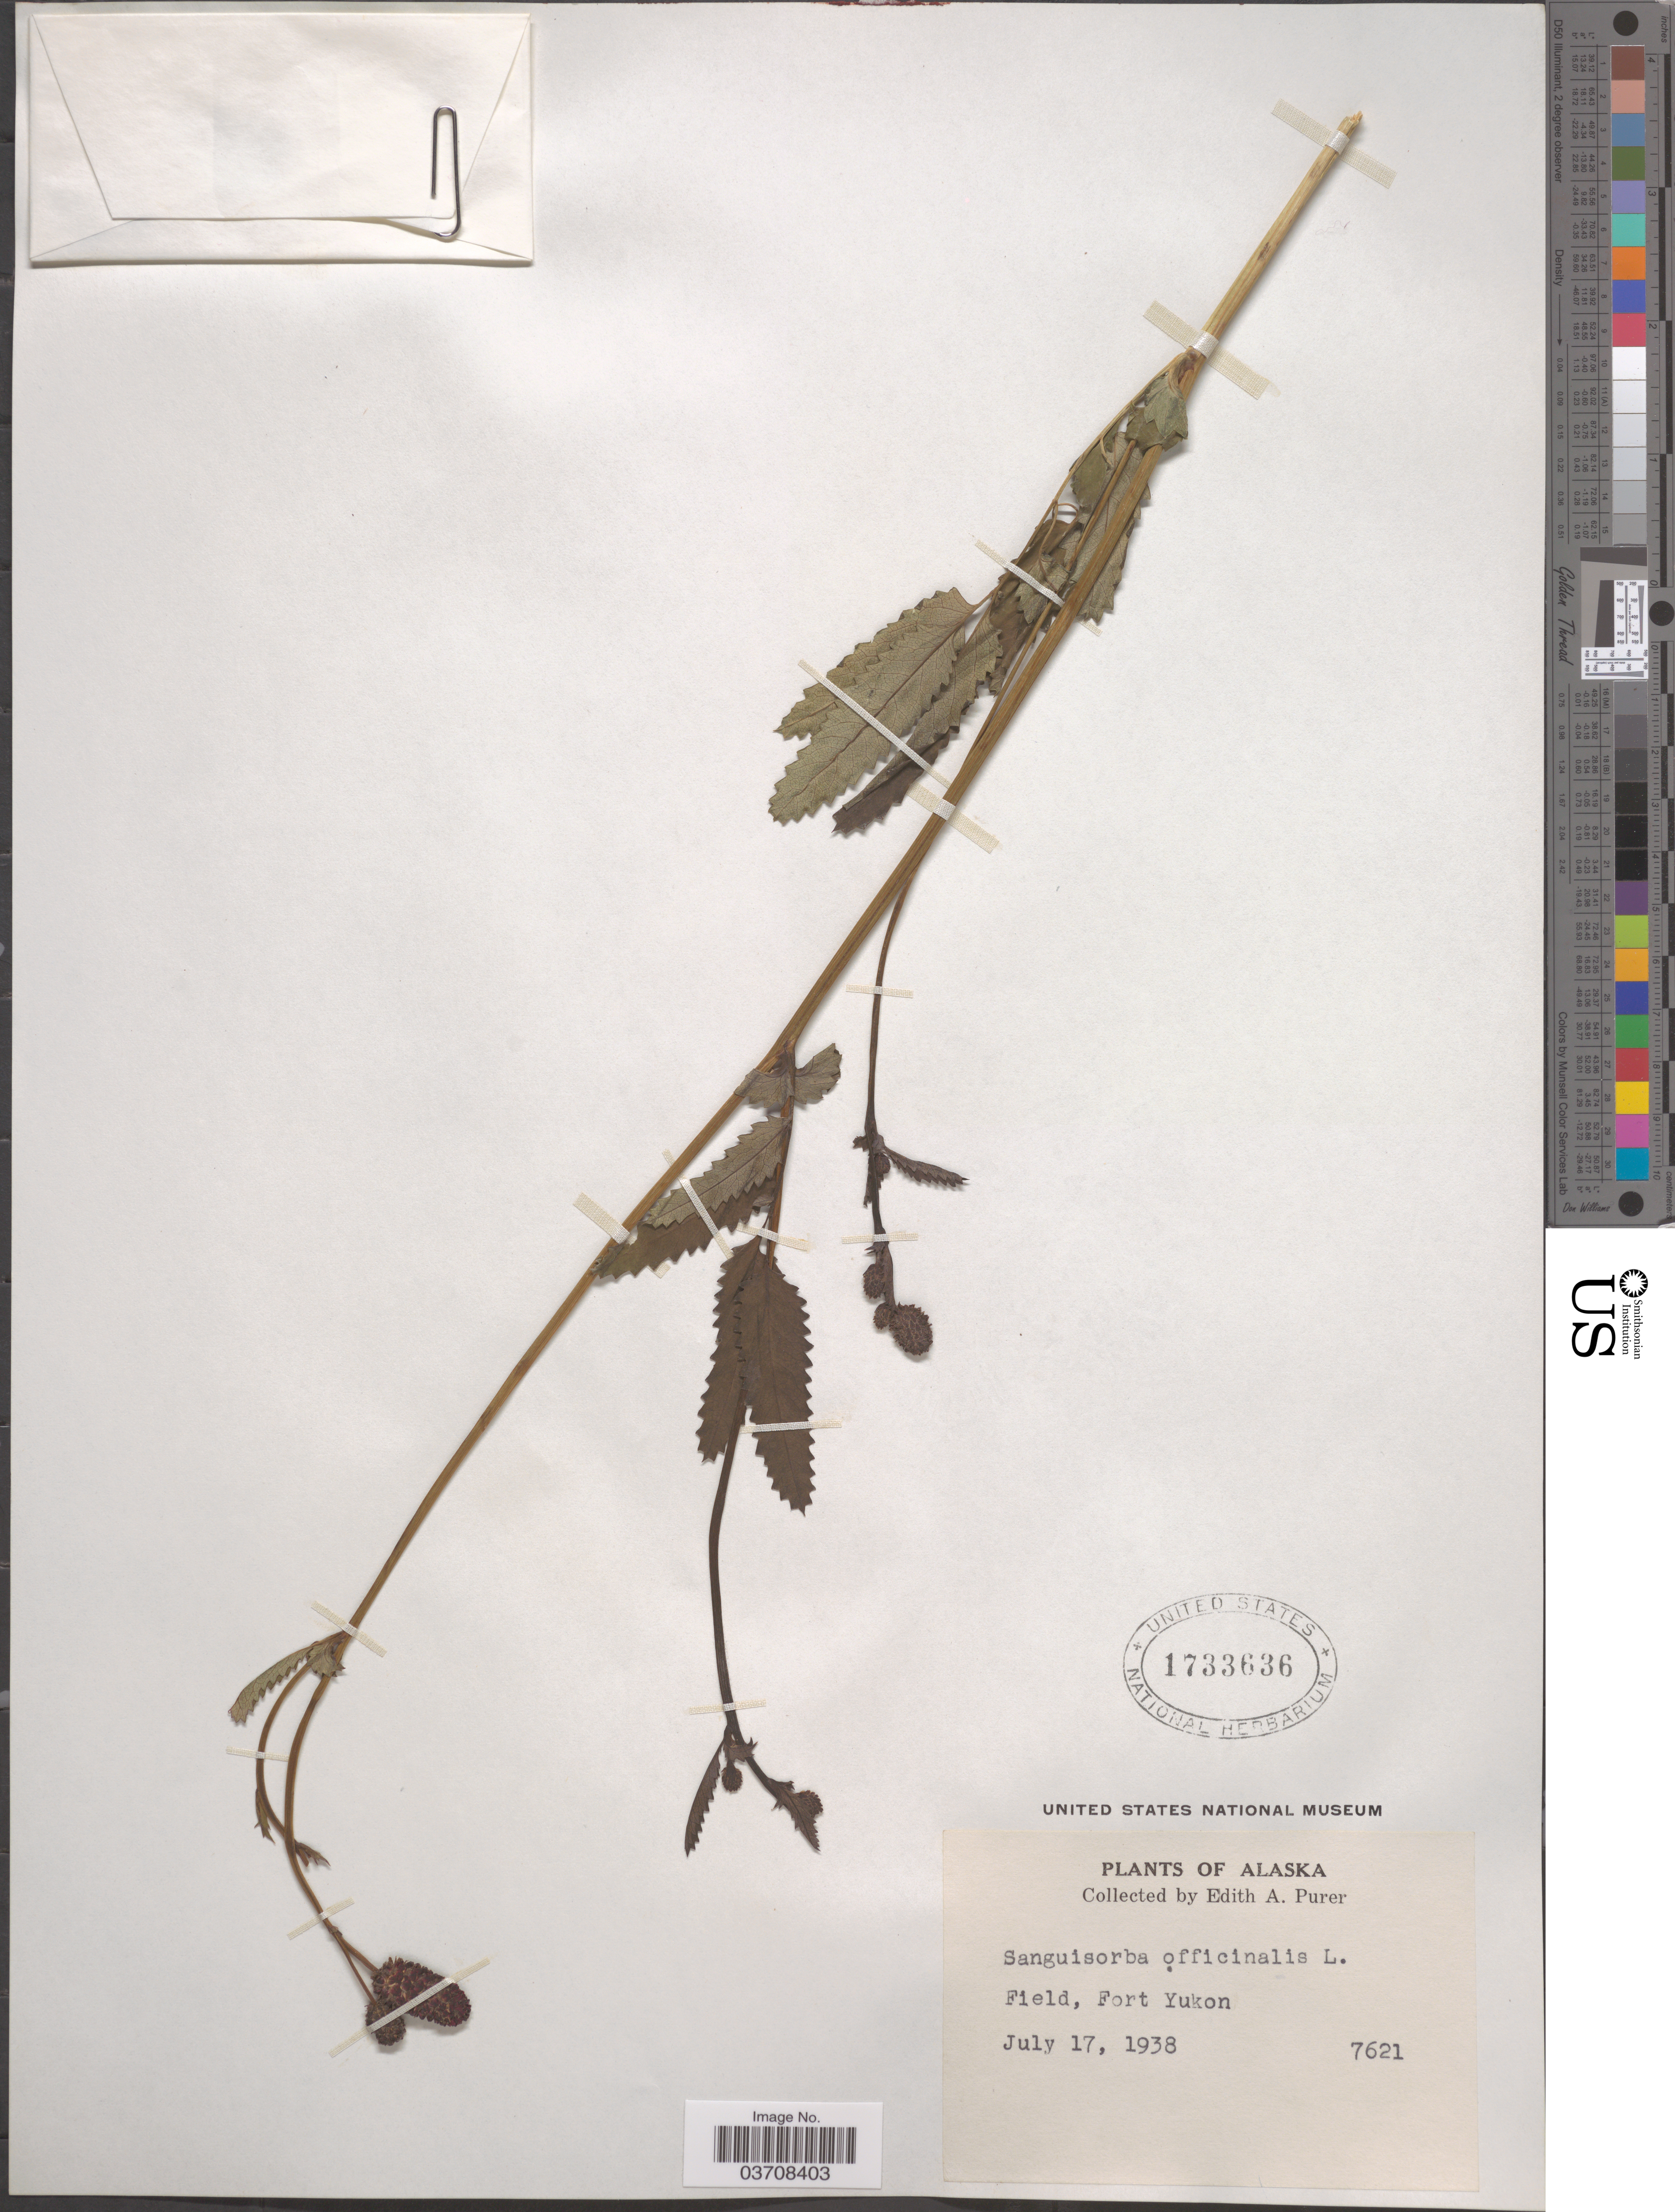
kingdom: Plantae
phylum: Tracheophyta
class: Magnoliopsida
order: Rosales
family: Rosaceae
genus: Sanguisorba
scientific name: Sanguisorba officinalis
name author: L.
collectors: E. Purer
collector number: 7621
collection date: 1938-07-17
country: United States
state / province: Alaska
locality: Field, Fort Yukon.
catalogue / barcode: US 173363